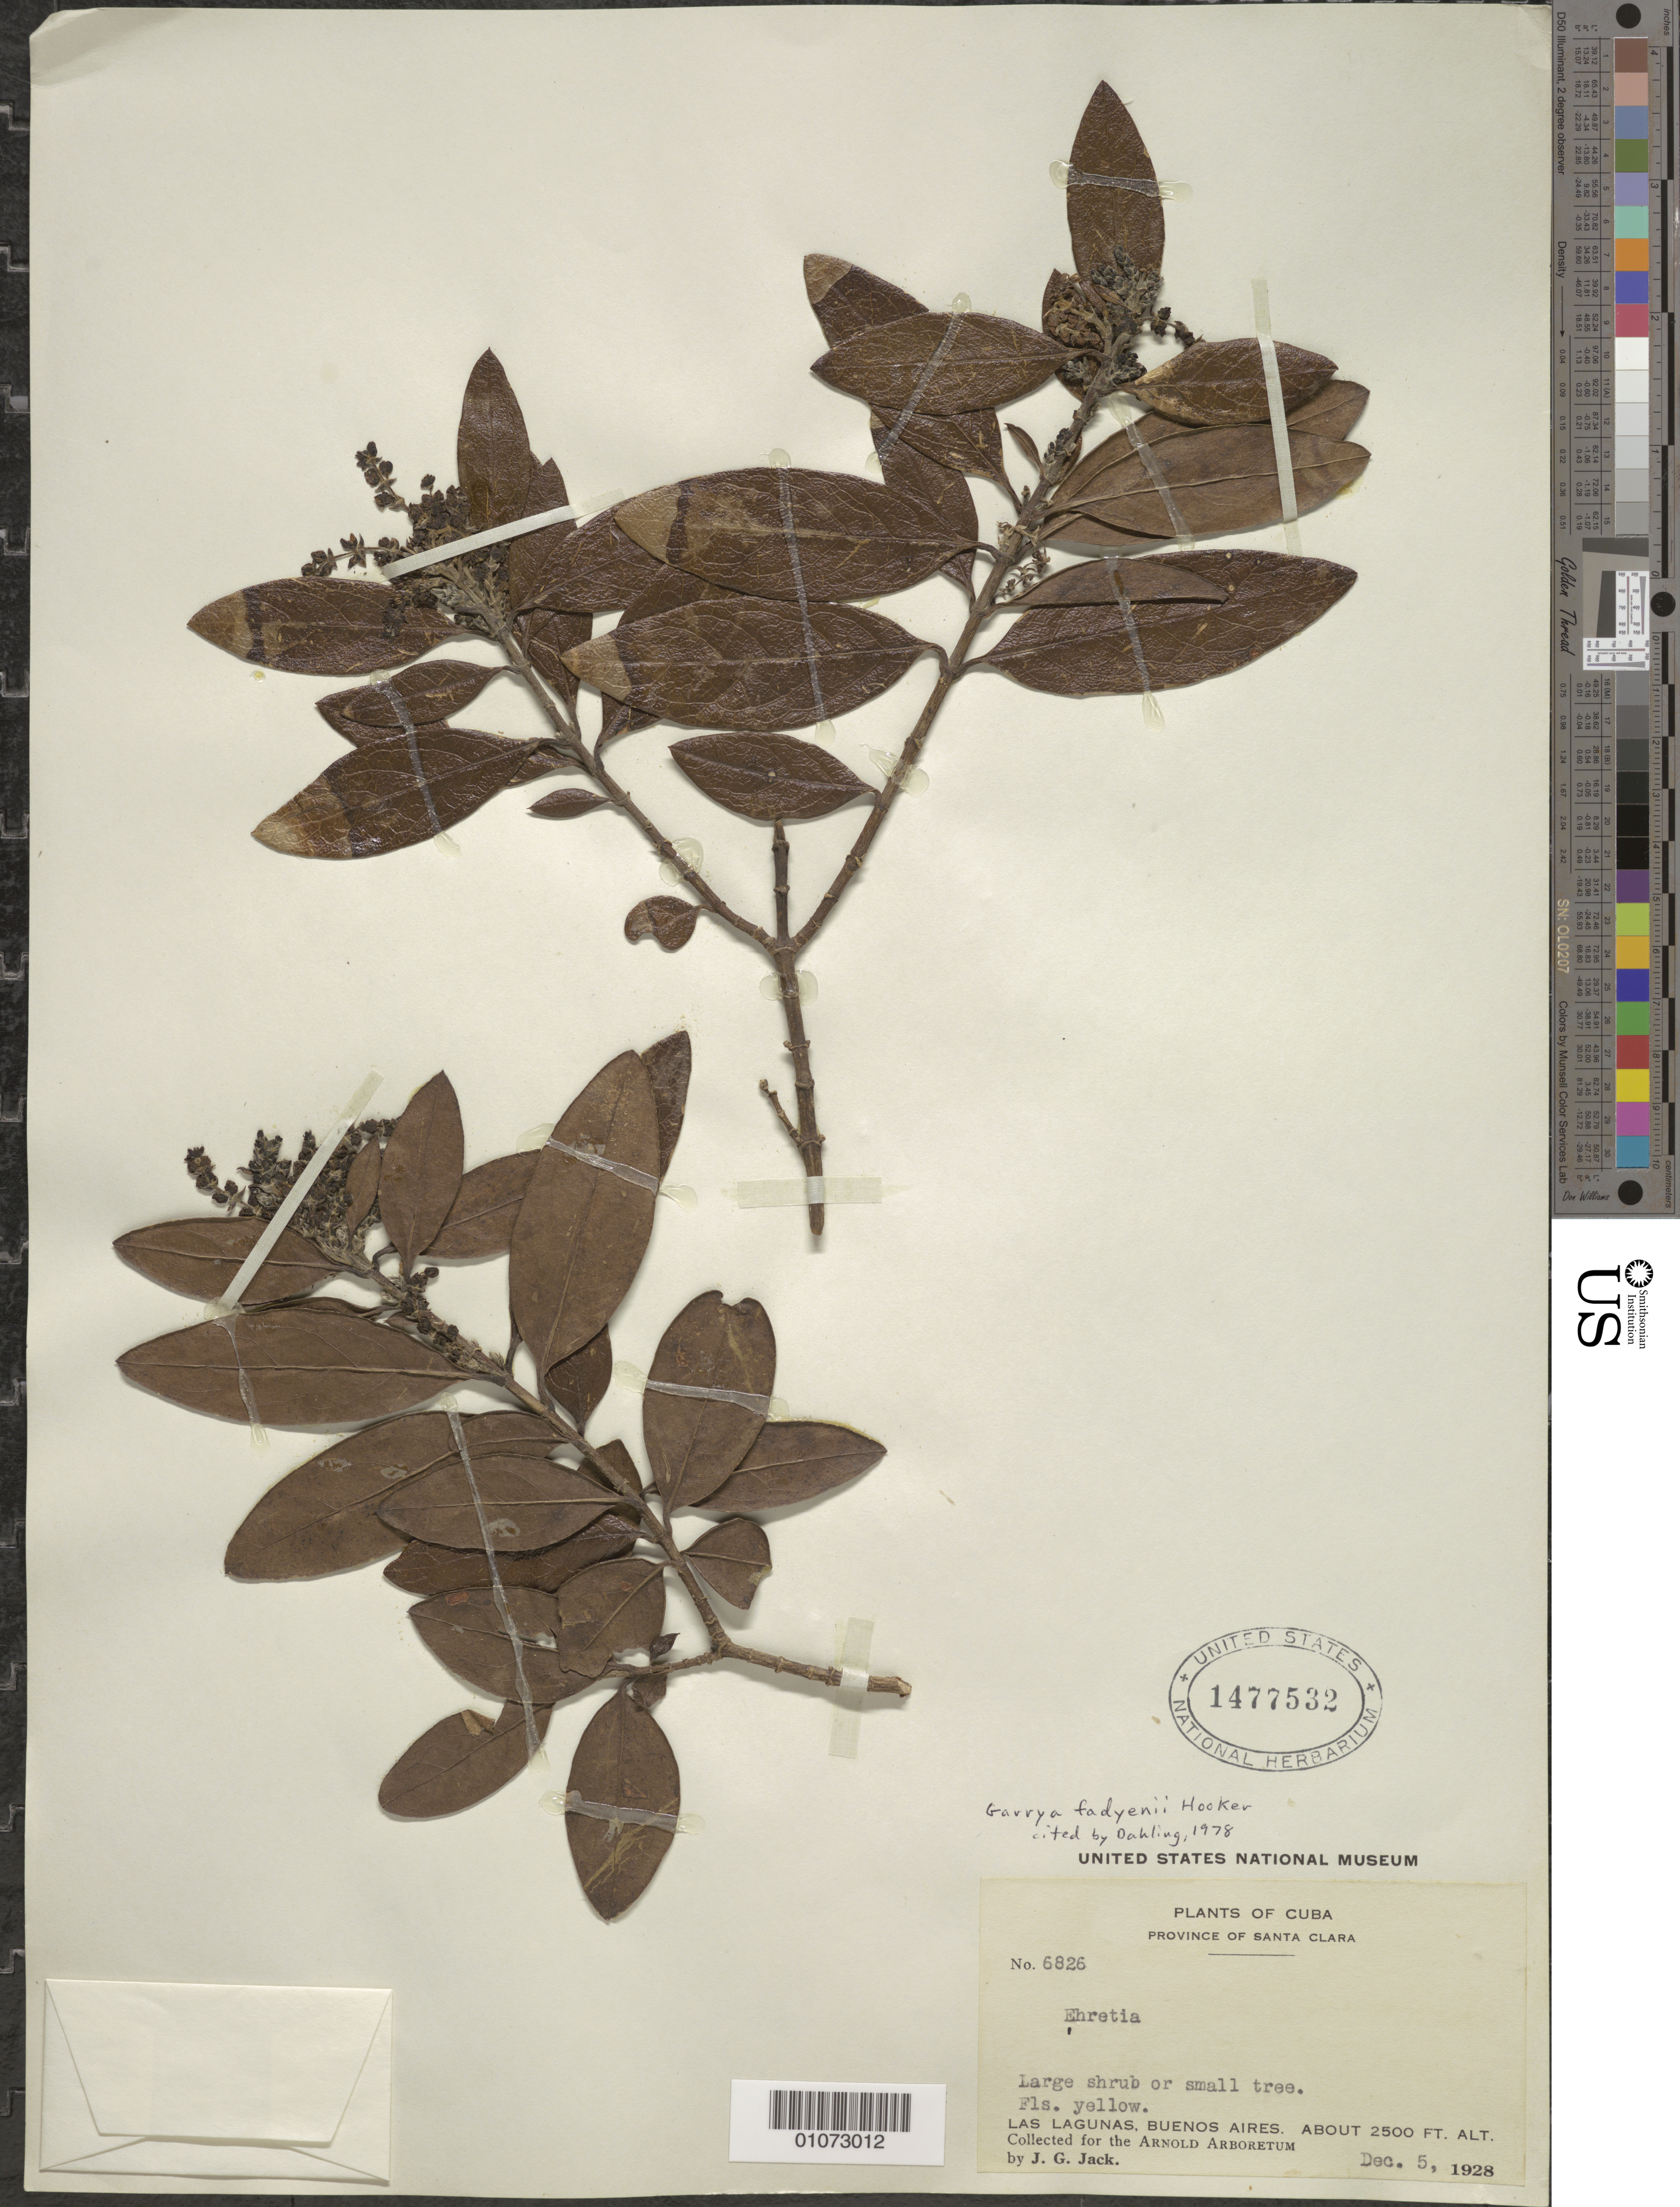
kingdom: Plantae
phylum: Tracheophyta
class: Magnoliopsida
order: Garryales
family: Garryaceae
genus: Garrya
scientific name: Garrya fadyenii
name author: Hook.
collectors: J. G. Jack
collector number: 6826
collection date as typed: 05 Dec 1928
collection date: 1928-12-05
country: Cuba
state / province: Cienfuegos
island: Cuba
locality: Las Lagunas, Buenos Aires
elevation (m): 762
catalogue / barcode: US 1477532